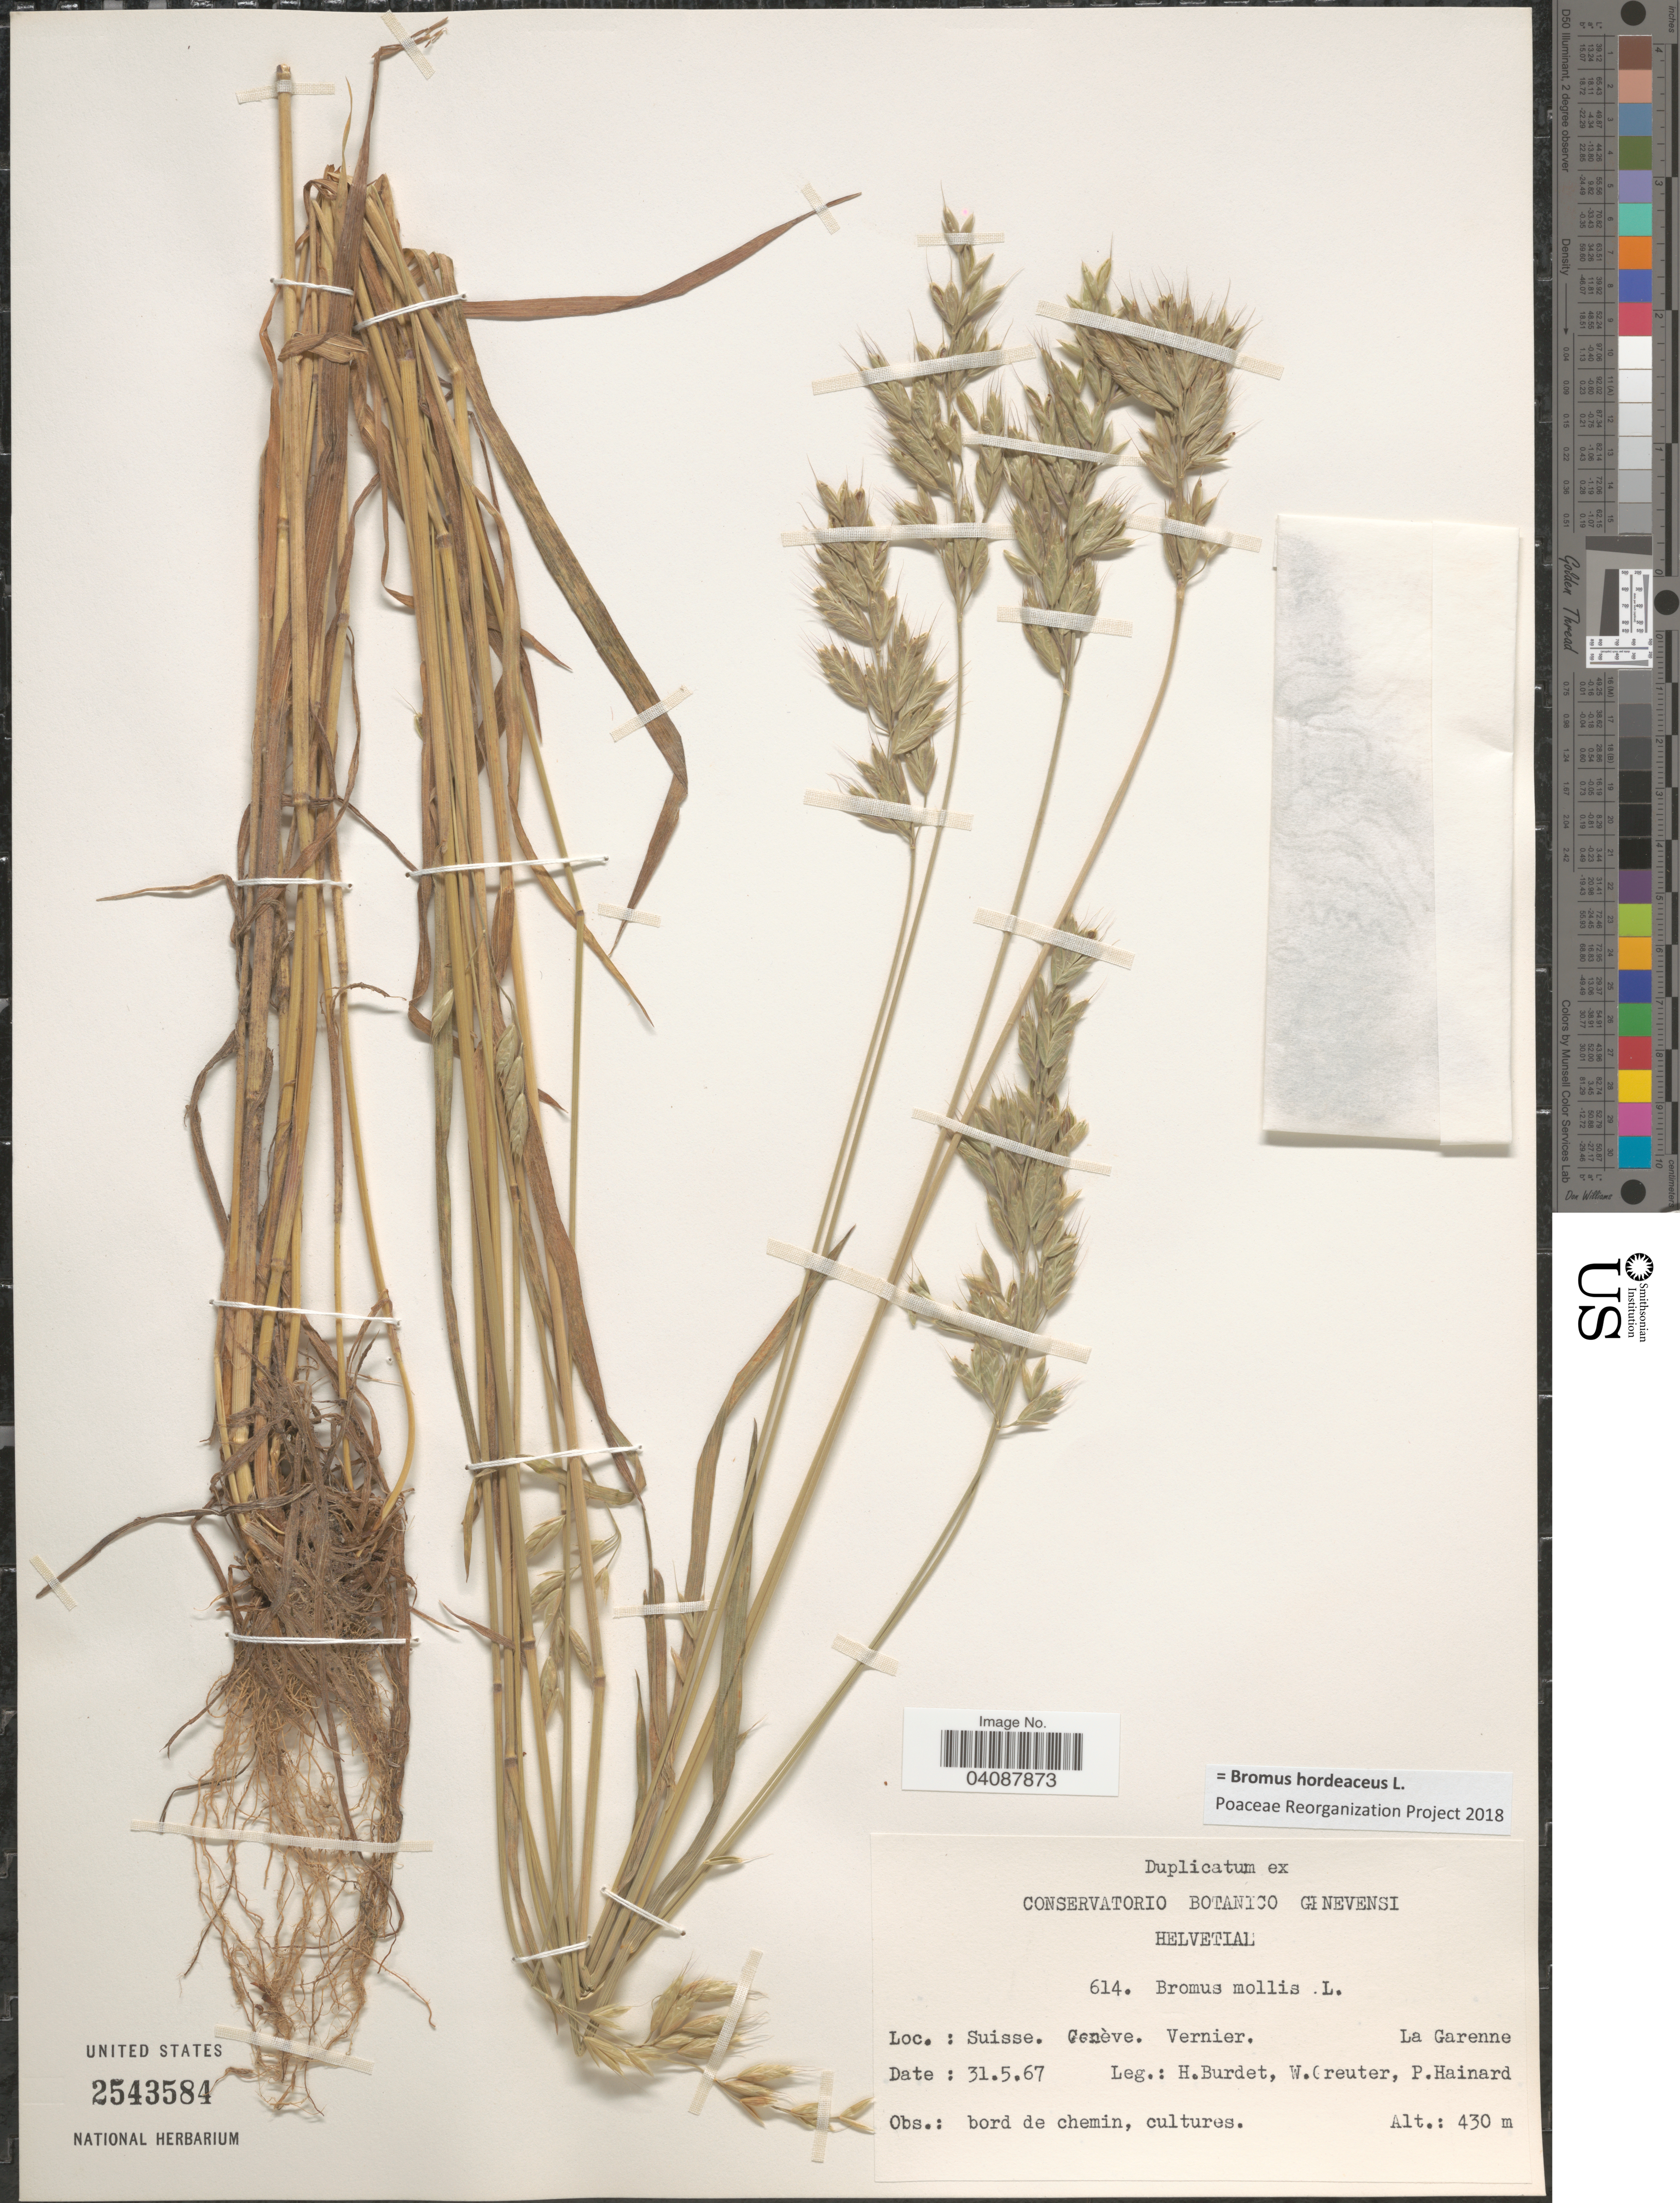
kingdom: Plantae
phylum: Tracheophyta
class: Liliopsida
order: Poales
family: Poaceae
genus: Bromus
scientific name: Bromus hordeaceus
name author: L.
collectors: H. M. Burdet, W. Greuter & P. Hainard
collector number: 614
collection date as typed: Transcribed d/m/y: 31/5/67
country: Switzerland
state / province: Genève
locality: Suisse. Genève. Vernier. La Garenne. Bord de chemin, cultures.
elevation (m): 430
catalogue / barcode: US 2543584